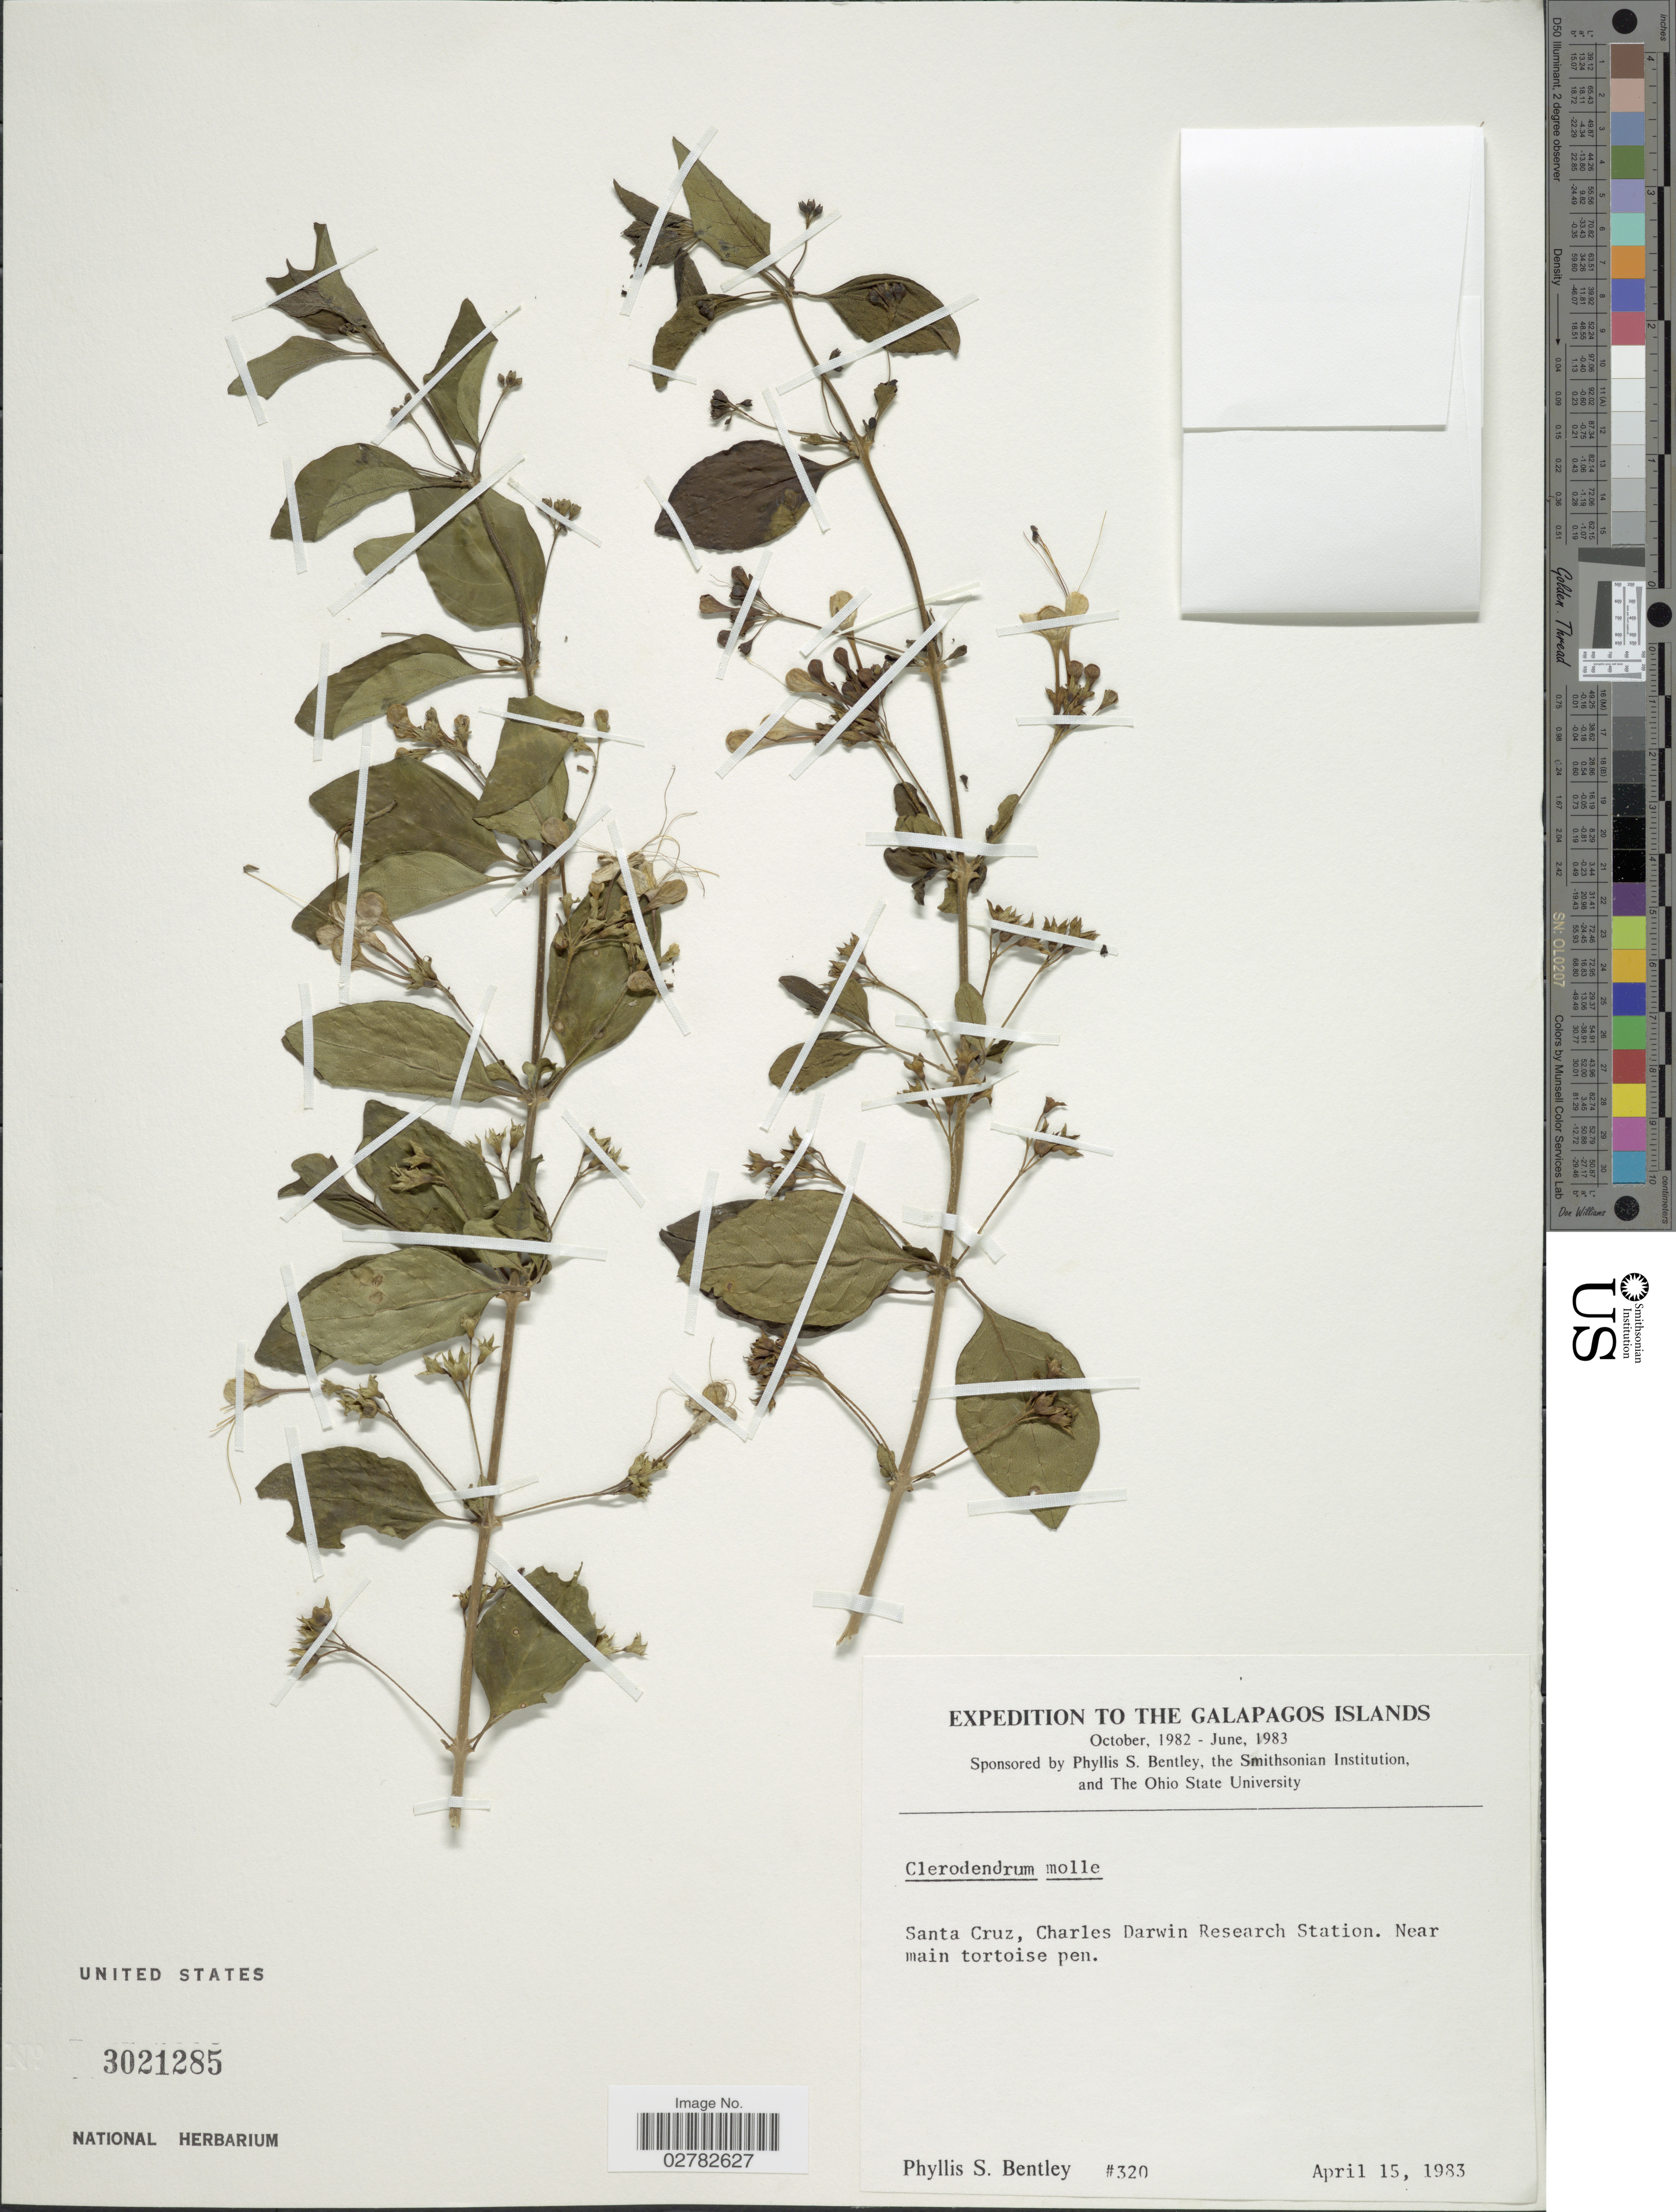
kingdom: Plantae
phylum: Tracheophyta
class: Magnoliopsida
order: Lamiales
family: Lamiaceae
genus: Clerodendrum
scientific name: Clerodendrum molle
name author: Kunth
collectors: P. S. Bentley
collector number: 320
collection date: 1983-04-15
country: Ecuador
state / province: Colón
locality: Galapagos Islands. Santa Cruz, Charles Darwin Research Station.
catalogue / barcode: US 3021285